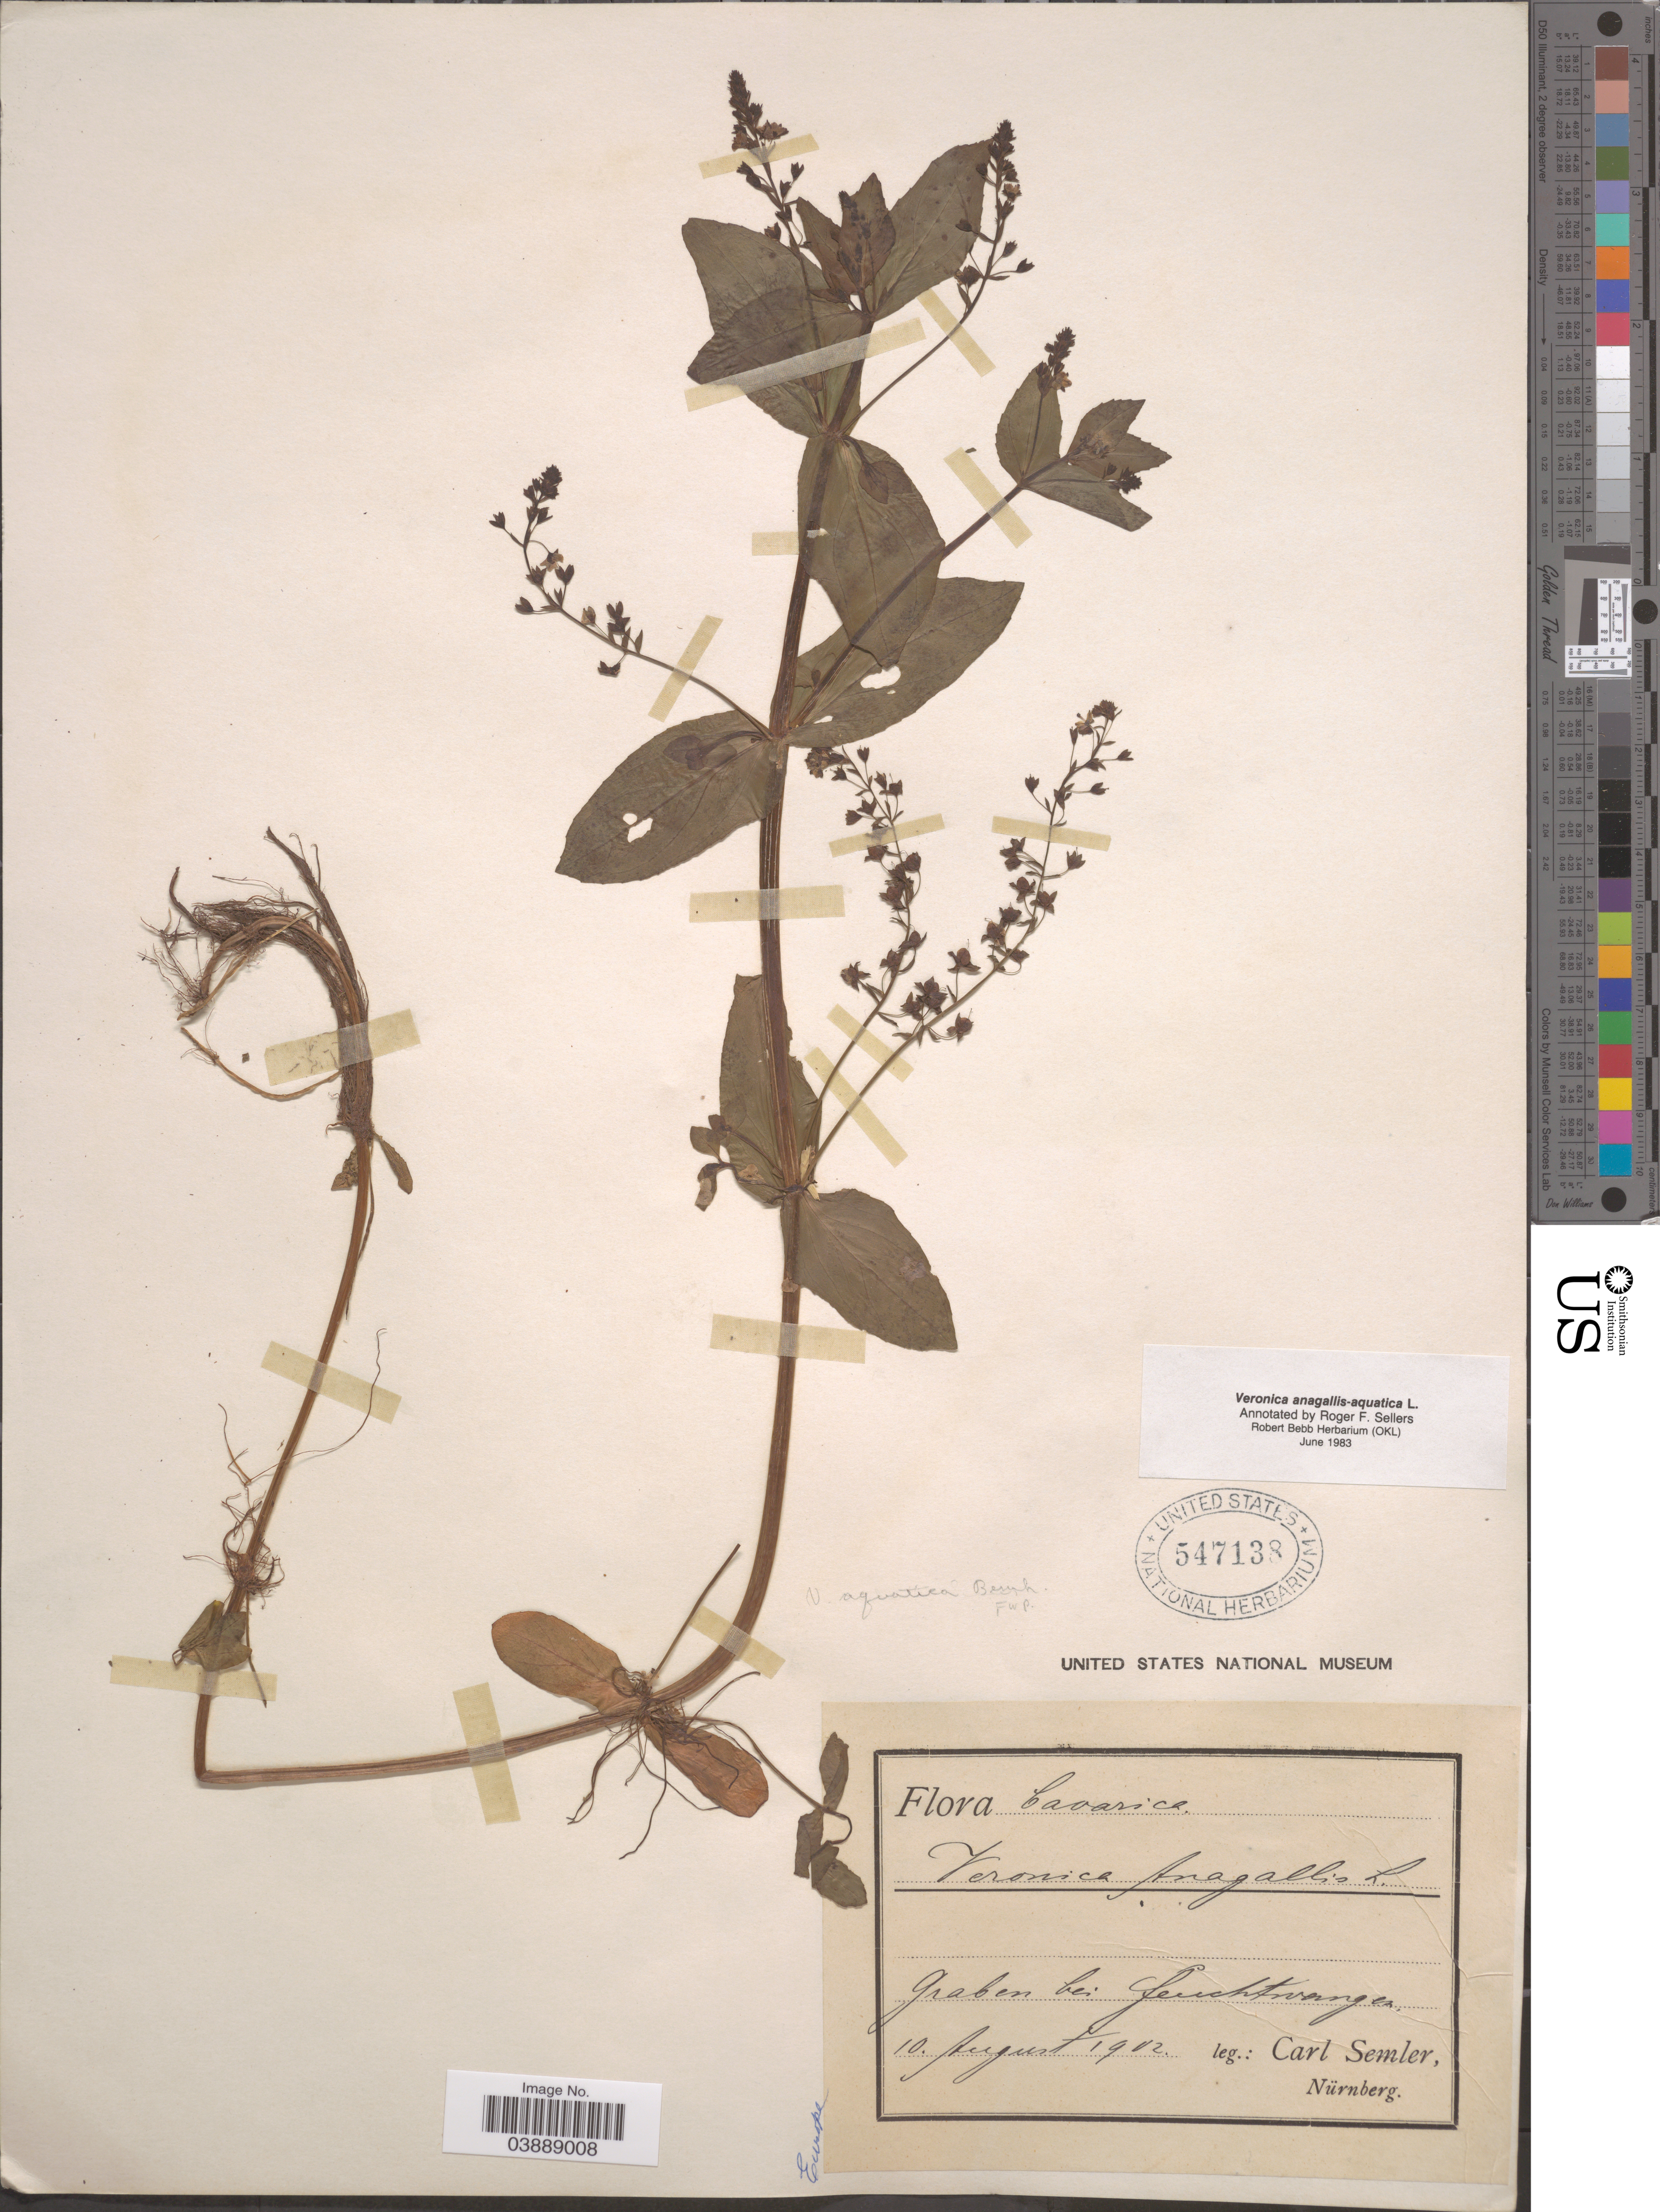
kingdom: Plantae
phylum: Tracheophyta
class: Magnoliopsida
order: Lamiales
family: Plantaginaceae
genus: Veronica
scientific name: Veronica anagallis-aquatica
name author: L.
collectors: C. Semler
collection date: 1902-08-10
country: Germany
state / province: Bayern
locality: Bavarica. Graben bei feuchtrangen [interpreted]. Europe.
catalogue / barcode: US 547138